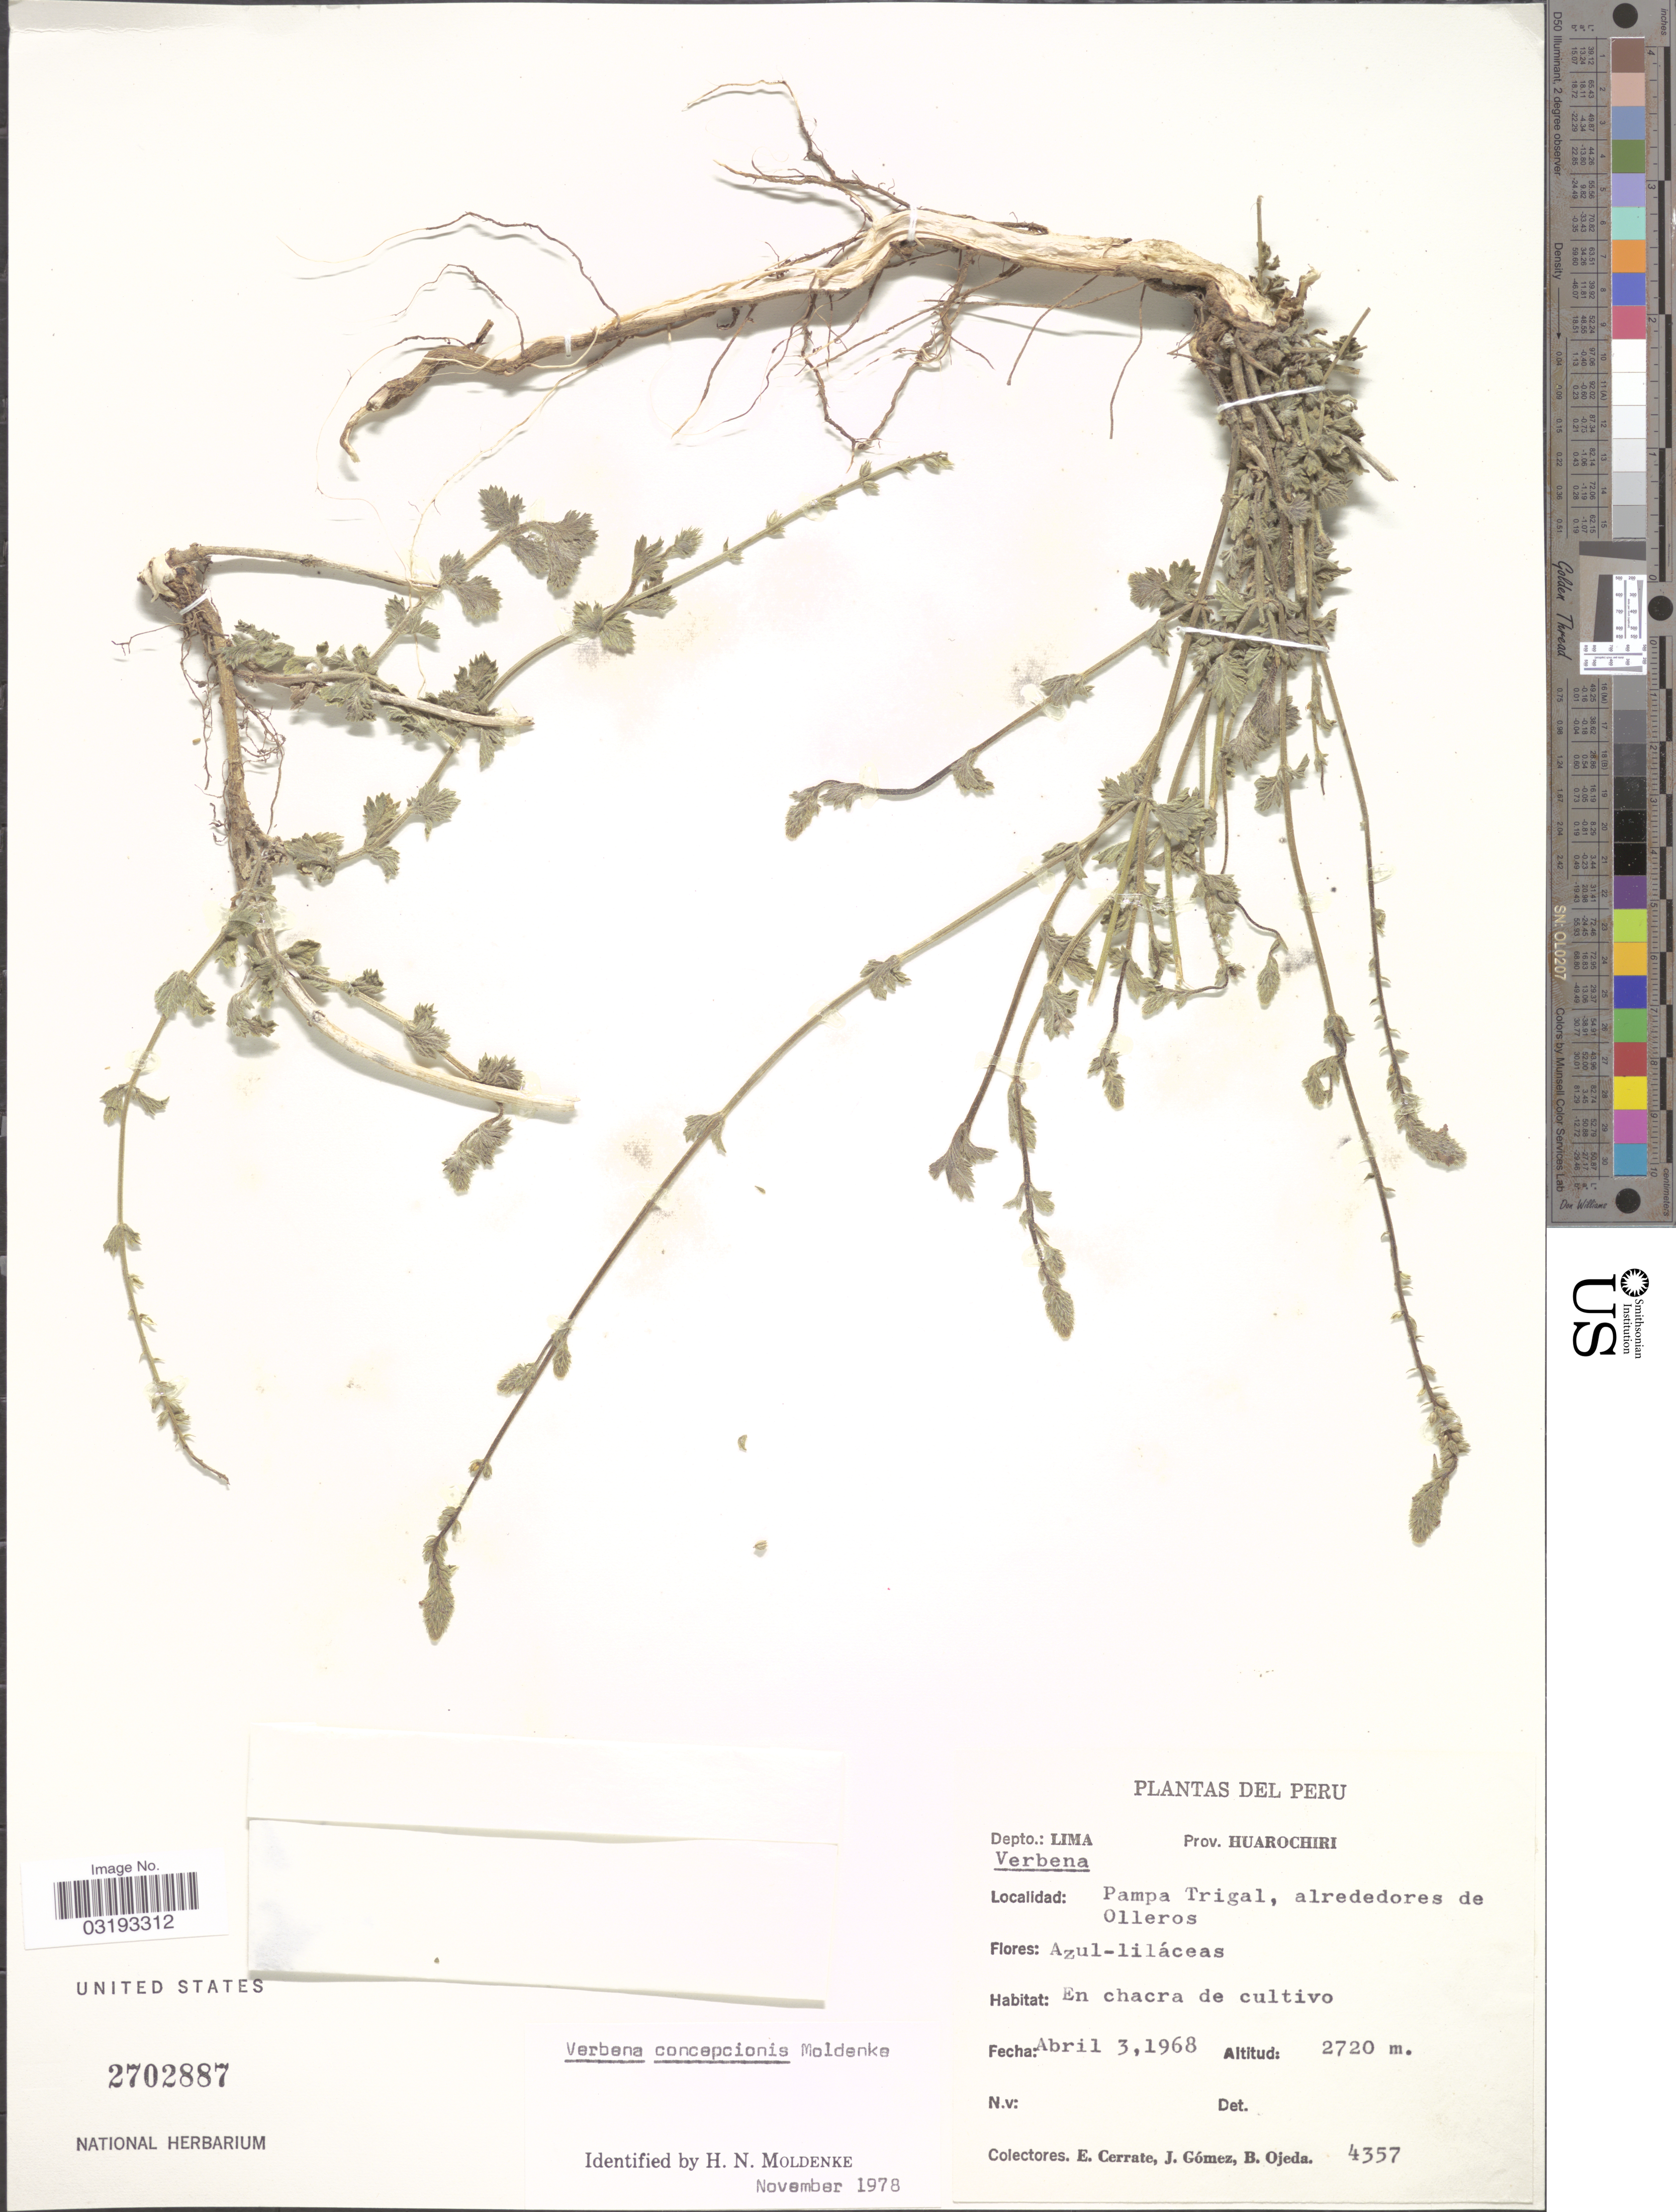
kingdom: Plantae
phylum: Tracheophyta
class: Magnoliopsida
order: Lamiales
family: Verbenaceae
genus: Verbena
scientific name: Verbena concepcionis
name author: Moldenke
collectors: E. Cerrate, J. Gómez & B. Ojeda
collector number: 4357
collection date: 1968-04-03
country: Peru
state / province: Lima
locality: Depto.: Lima. Prov. Huarochiri. Pampa Trigal, alrededores de Olleras. En chacra de cultivo.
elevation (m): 2720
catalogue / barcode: US 2702887